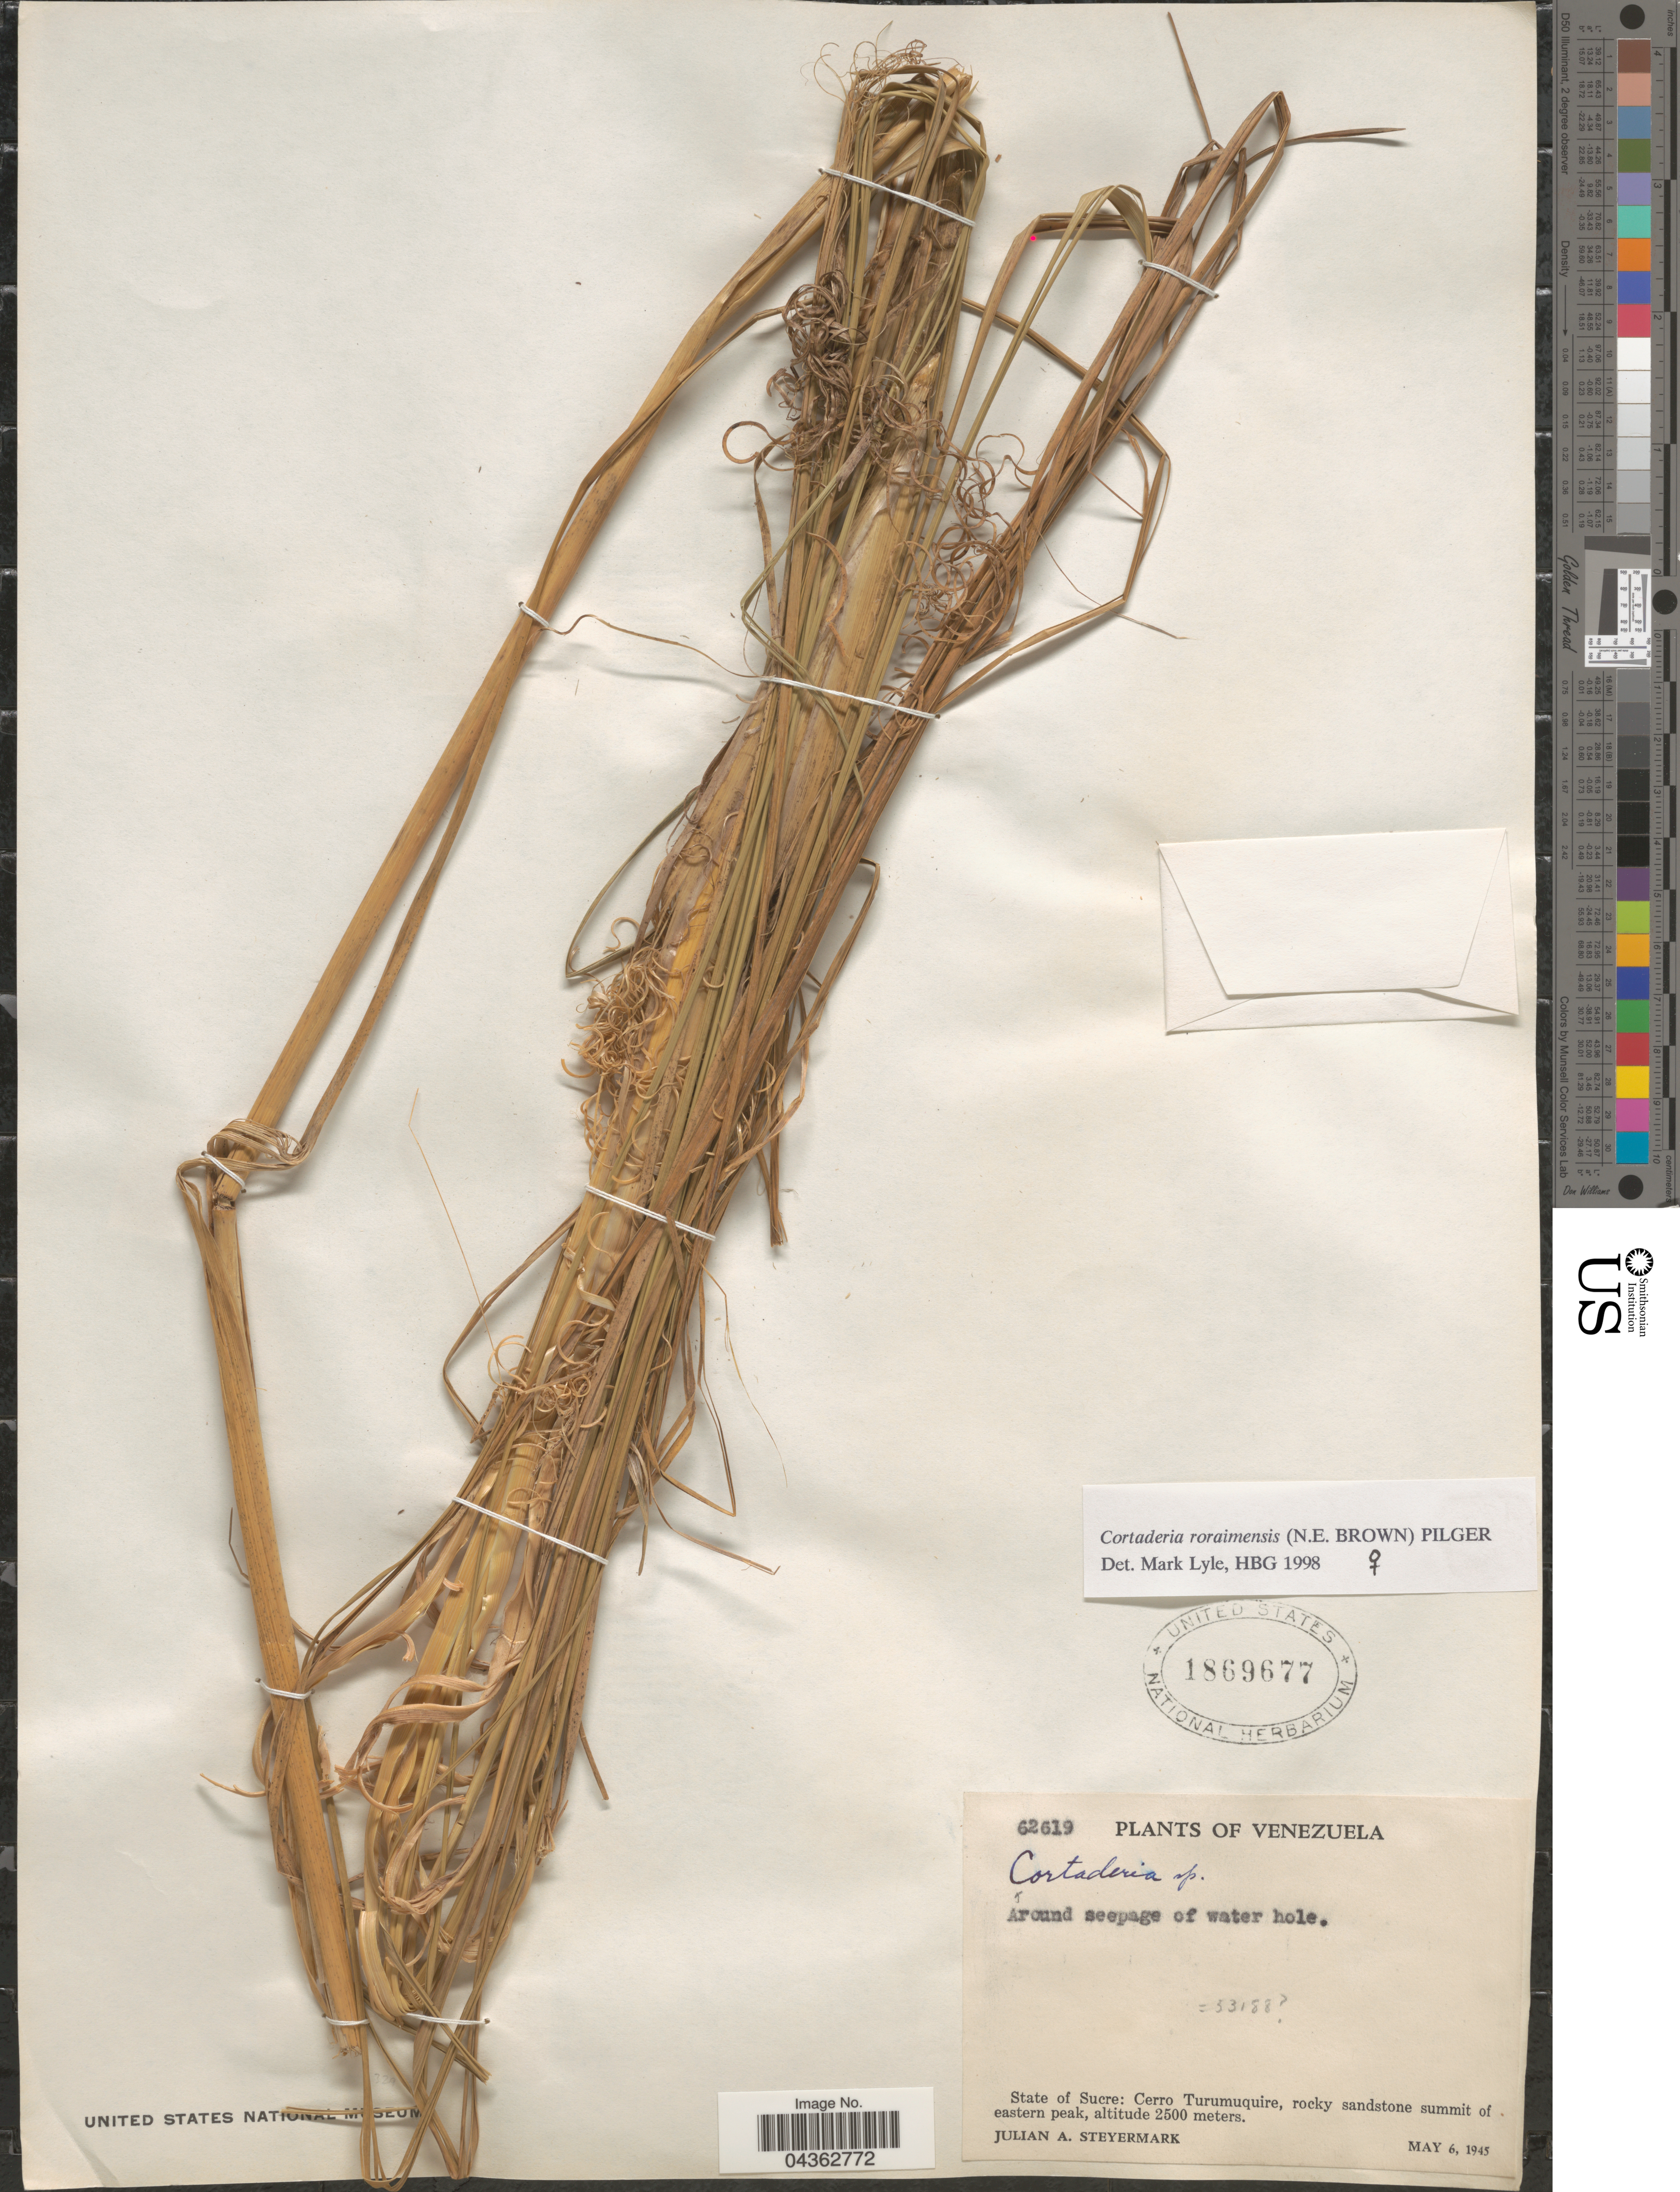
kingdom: Plantae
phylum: Tracheophyta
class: Liliopsida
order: Poales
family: Poaceae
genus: Cortaderia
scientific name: Cortaderia roraimensis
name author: (N.E. Br.) Pilg.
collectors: J. Steyermark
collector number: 62619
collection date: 1945-05-06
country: Venezuela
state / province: Sucre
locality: Cerro Turumuquire, rocky sandstone summit of eastern peak.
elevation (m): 2500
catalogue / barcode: US 1869677